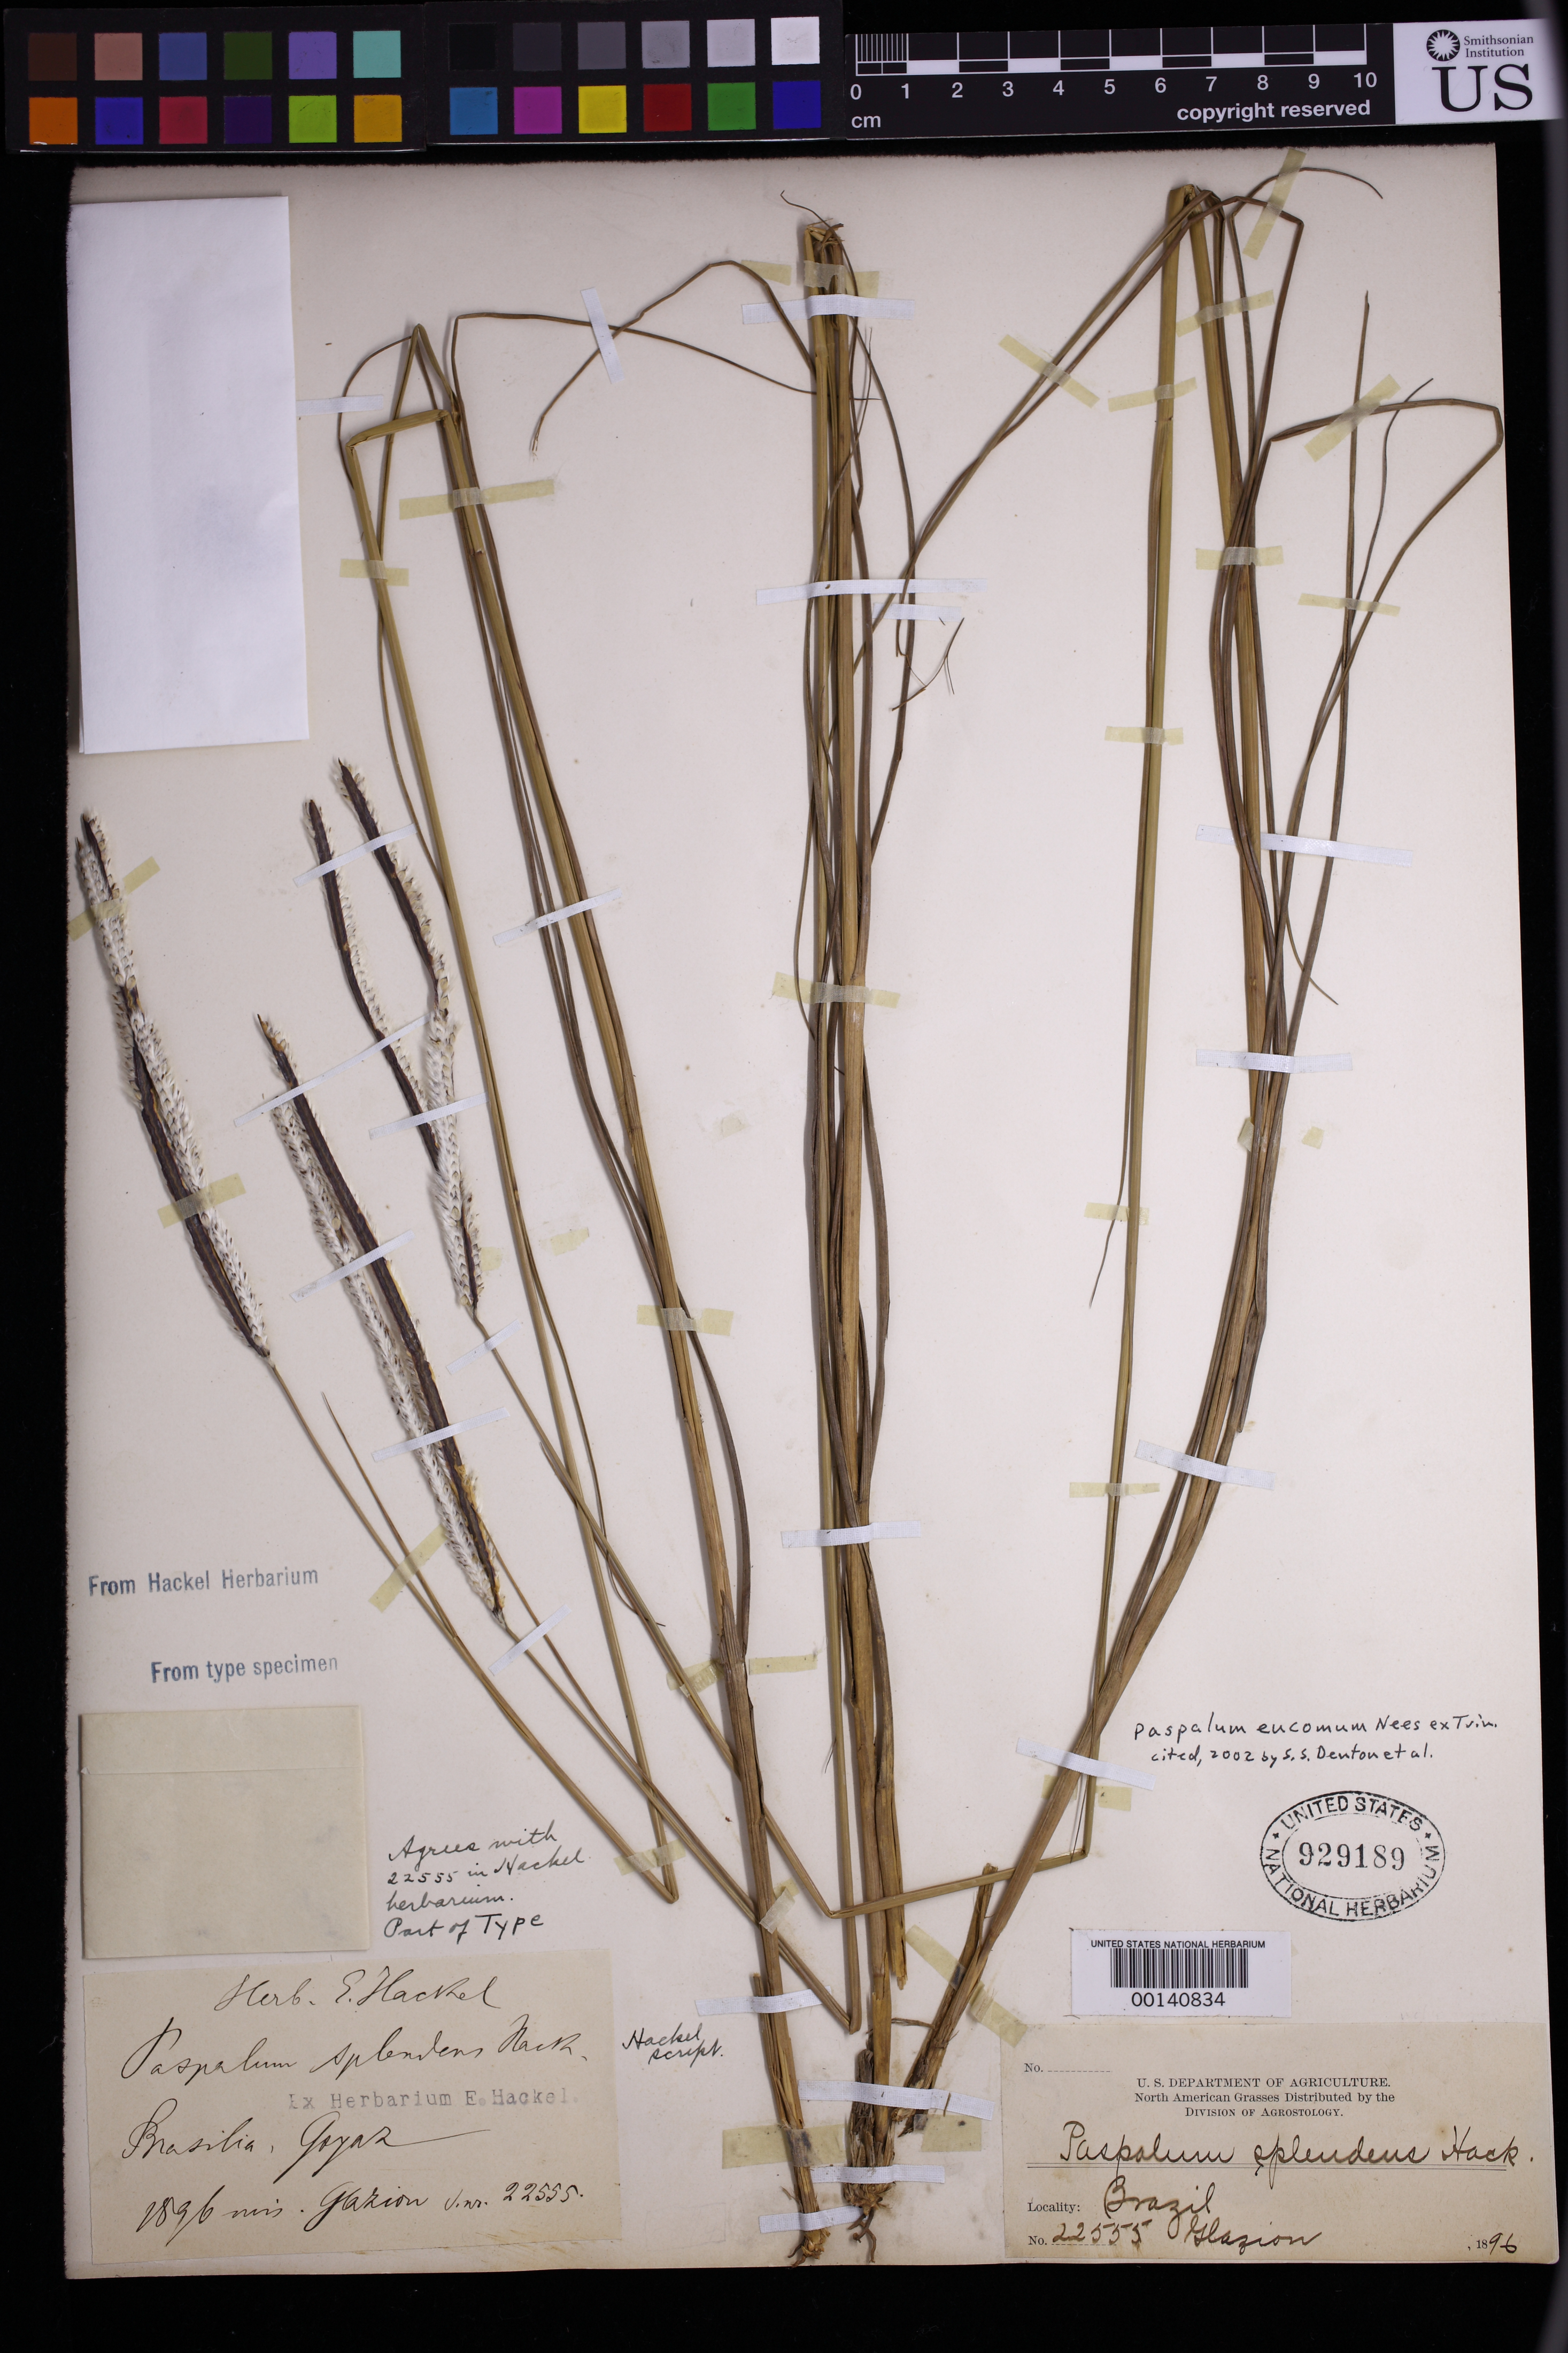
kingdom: Plantae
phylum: Tracheophyta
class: Liliopsida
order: Poales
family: Poaceae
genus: Paspalum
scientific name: Paspalum splendens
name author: Hack.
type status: Possible Type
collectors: A. F. M. Glaziou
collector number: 22555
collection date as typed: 1896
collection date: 1896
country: Brazil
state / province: Goiás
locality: Inter Porto Imperial et Lunie, ad flum Tocantins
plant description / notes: Annotated "Agrees with 22555 in Hackel herbarium. Part of TYPE". Duplicates of Glaziou 22555 are annotated as types in numerous herbaria, and may be original material but is dubiously type material as this collection is NOT cited in the protologue (which explicitly cites Glaziou 22552, 22553, 22554) unless these are Hackel's later numberings of a single collection.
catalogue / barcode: US 929189